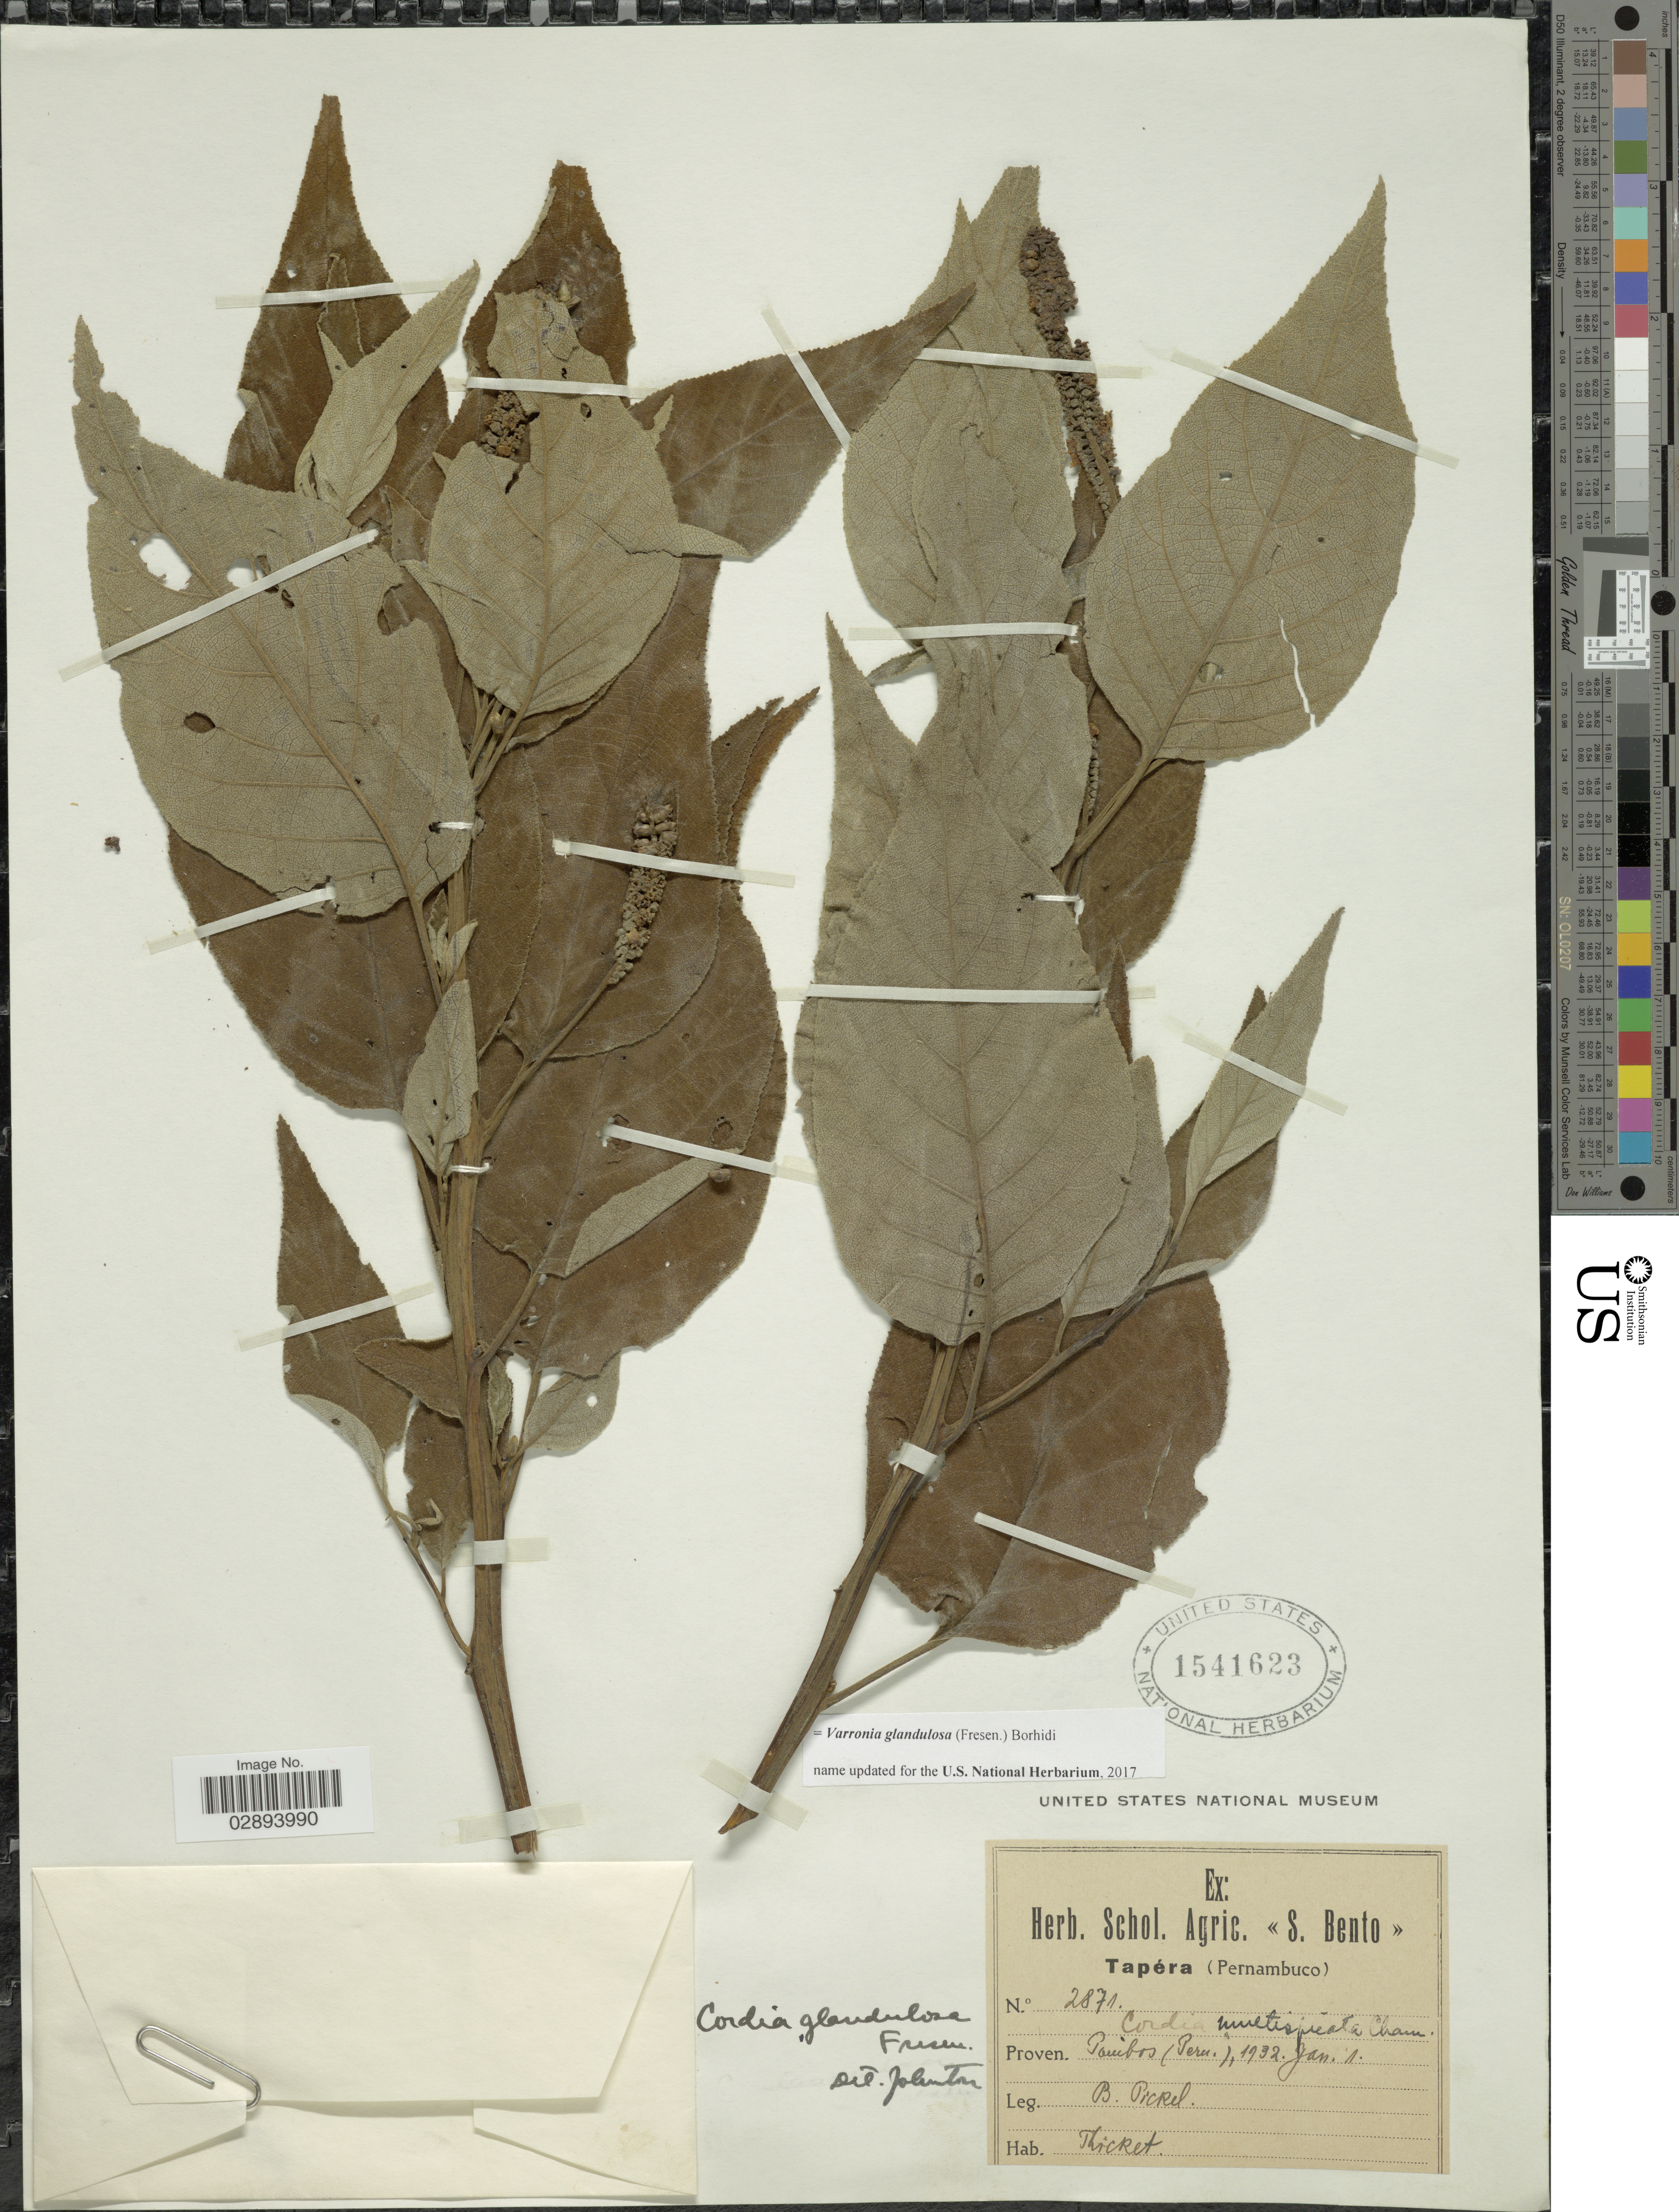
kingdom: Plantae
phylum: Tracheophyta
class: Magnoliopsida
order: Boraginales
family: Cordiaceae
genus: Varronia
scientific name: Varronia glandulosa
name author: (Fresen.) Borhidi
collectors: B. Pickel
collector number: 2871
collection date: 1932-01-01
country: Peru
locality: Proven. Pauibos.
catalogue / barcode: US 1541623